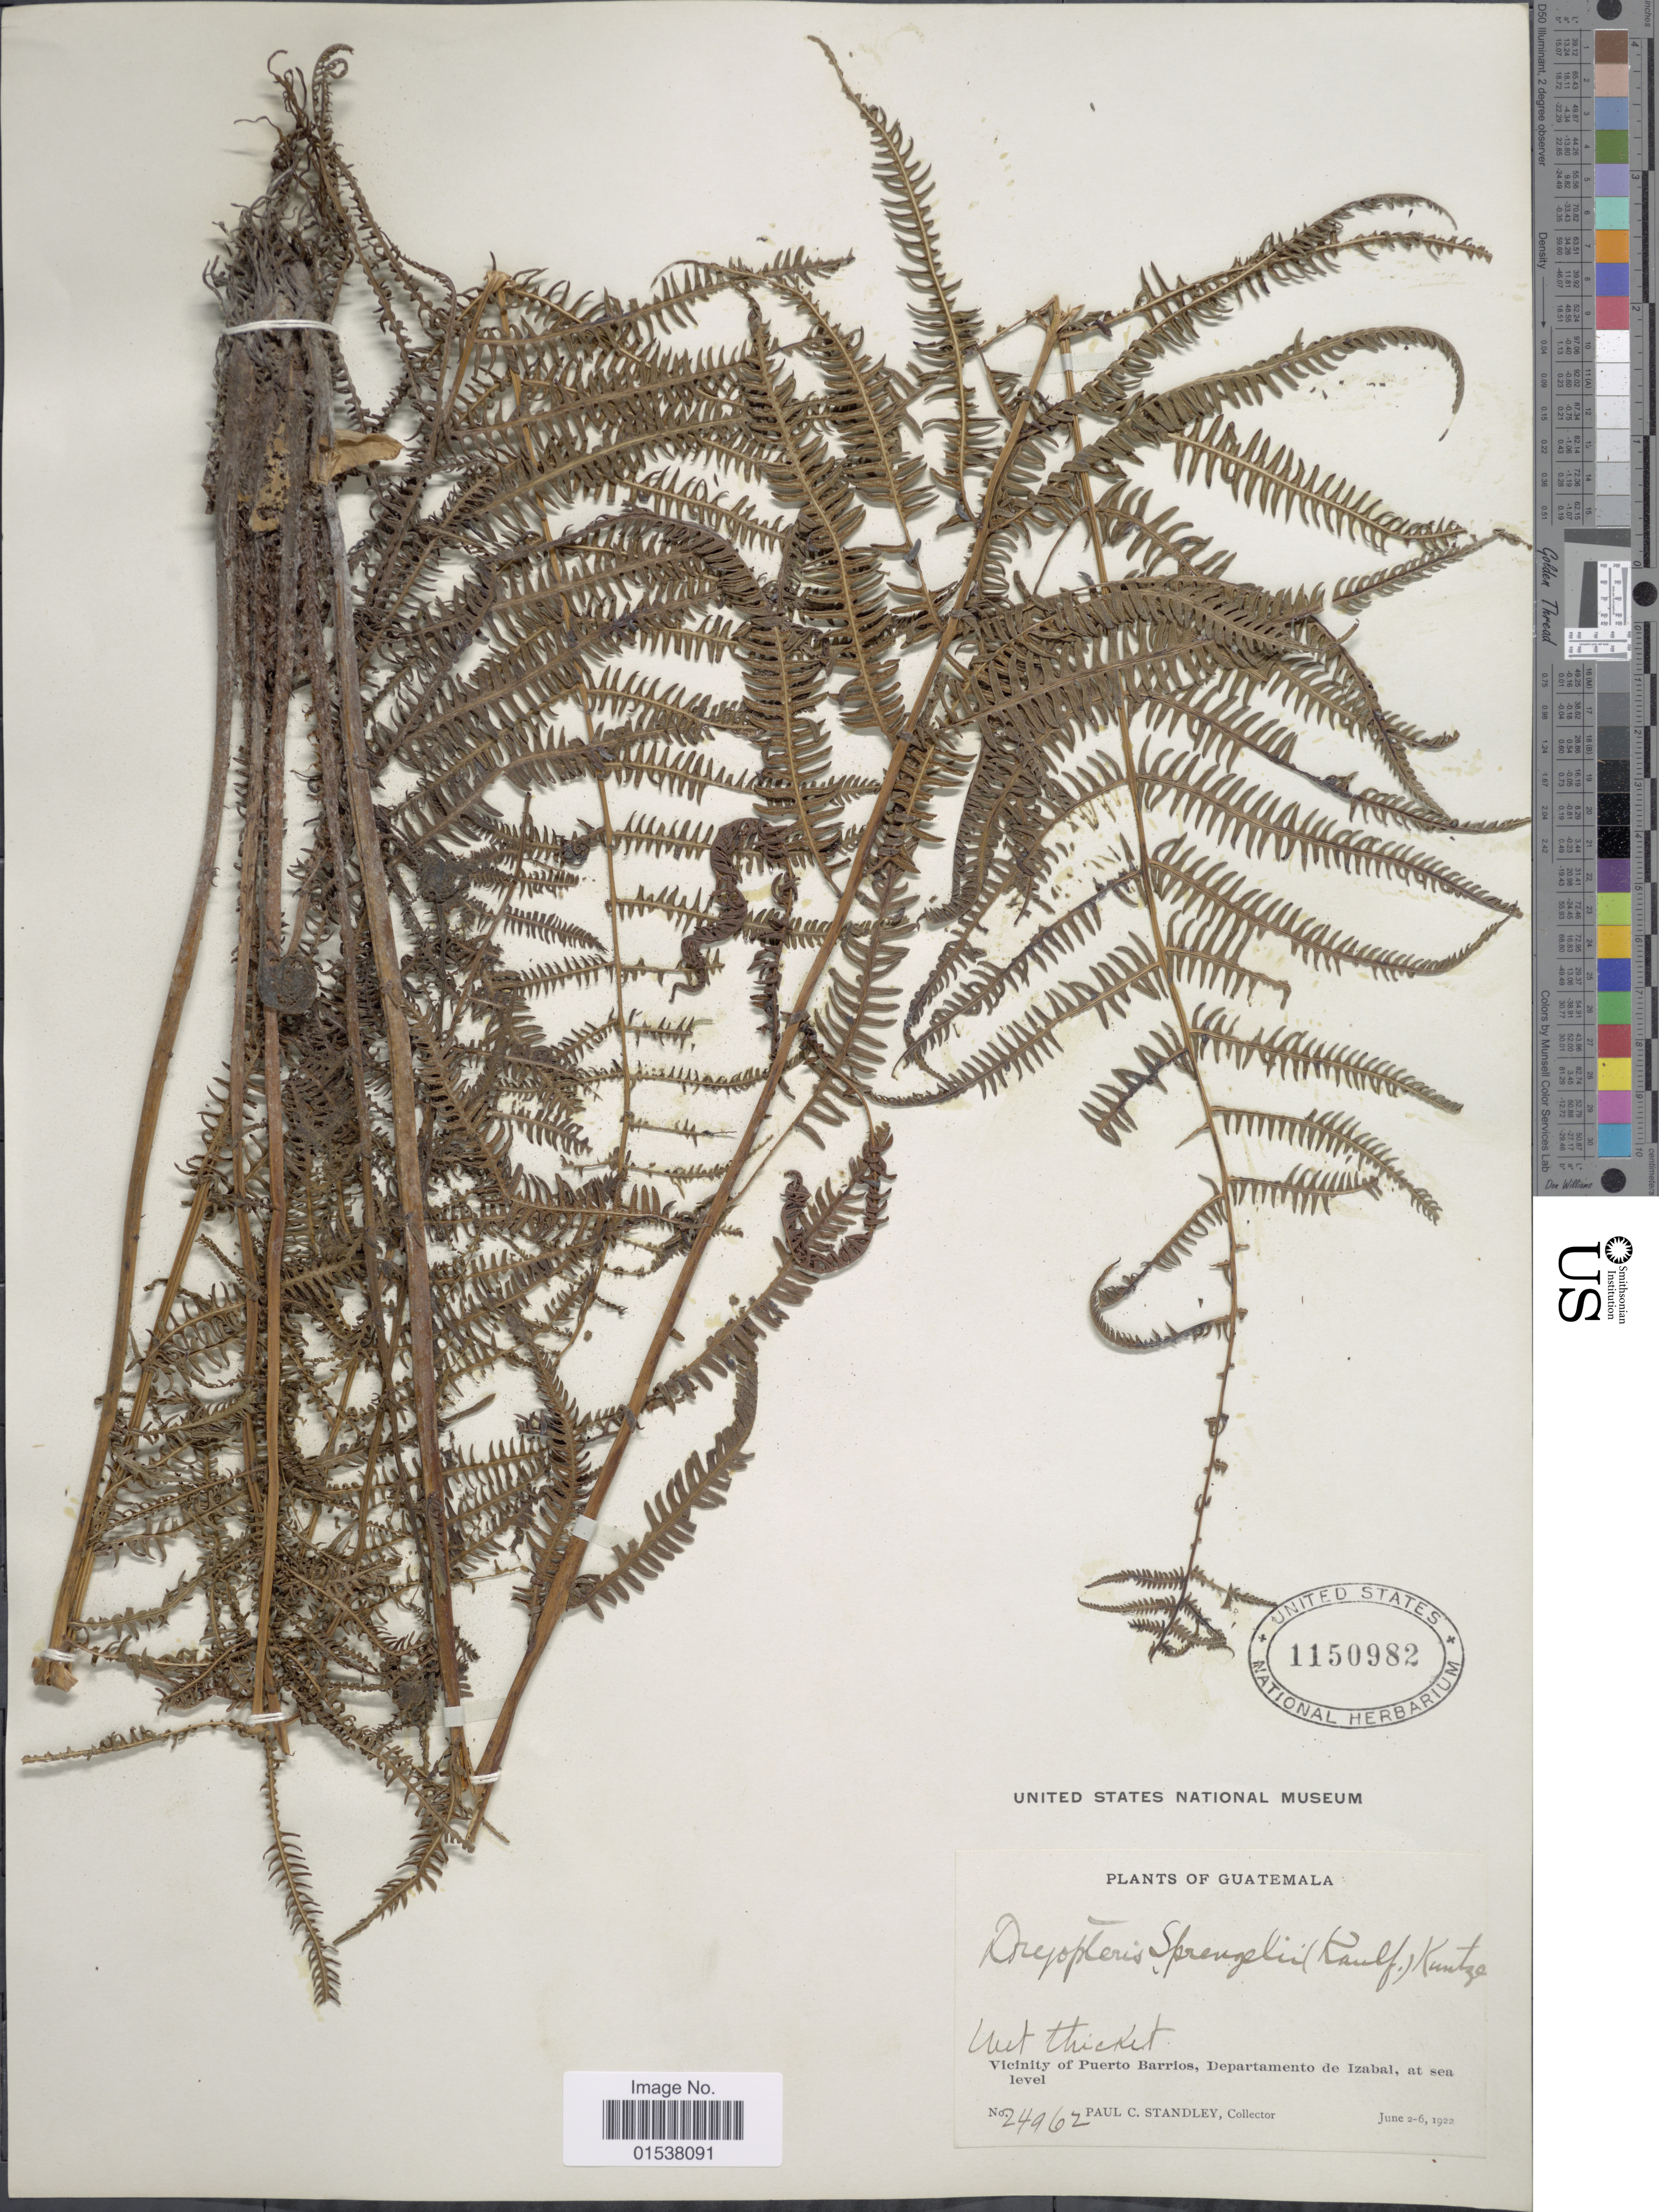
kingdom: Plantae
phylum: Tracheophyta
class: Polypodiopsida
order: Polypodiales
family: Thelypteridaceae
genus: Amauropelta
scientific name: Amauropelta balbisii (Spreng.) comb. nov., ined. 2015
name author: (Spreng.)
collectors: P. C. Standley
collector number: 24962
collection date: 1922-06-02/1922-06-06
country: Guatemala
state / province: Izabal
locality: Vicinity of Puerto Barrios, Departamento de Izabal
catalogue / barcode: US 1150982